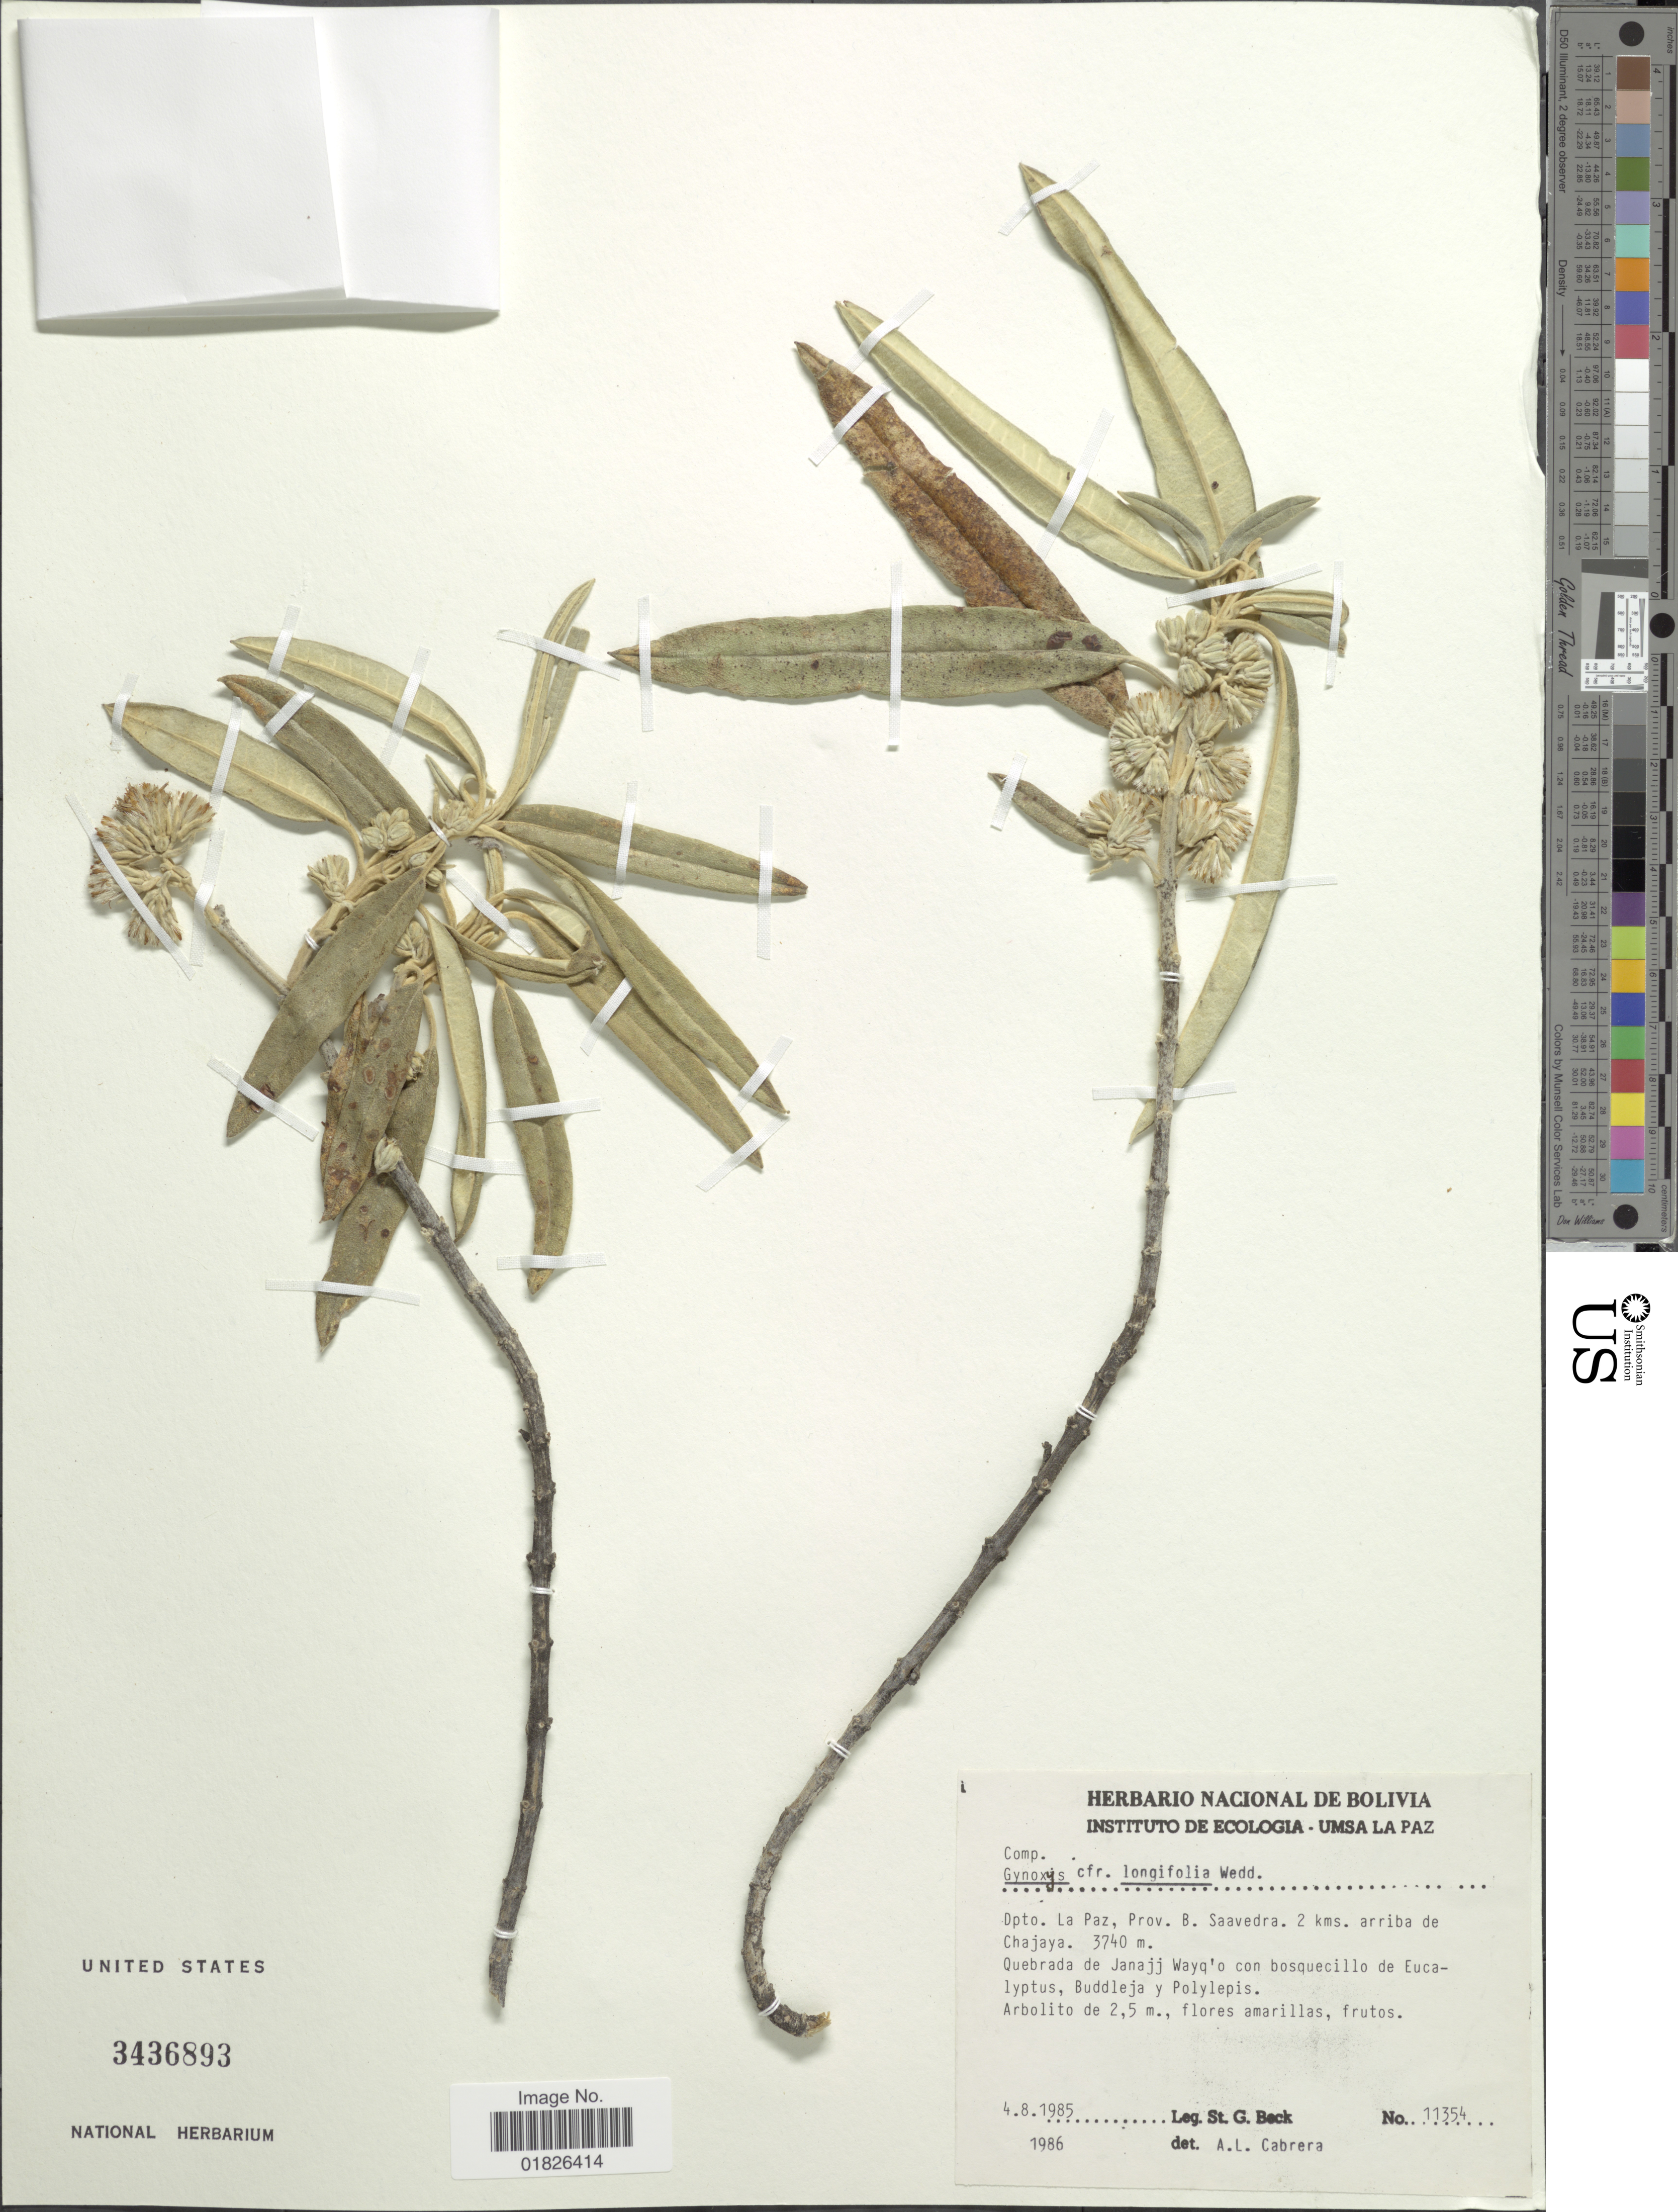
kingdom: Plantae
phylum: Tracheophyta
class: Magnoliopsida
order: Asterales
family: Asteraceae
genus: Gynoxys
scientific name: Gynoxys longifolia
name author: Wedd.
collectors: S. G. Beck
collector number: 11354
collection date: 1985-08-04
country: Bolivia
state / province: La Paz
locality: Prov. B. Saavedra, 2 kms arriba de Chajaya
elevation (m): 3740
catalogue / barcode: US 3436893